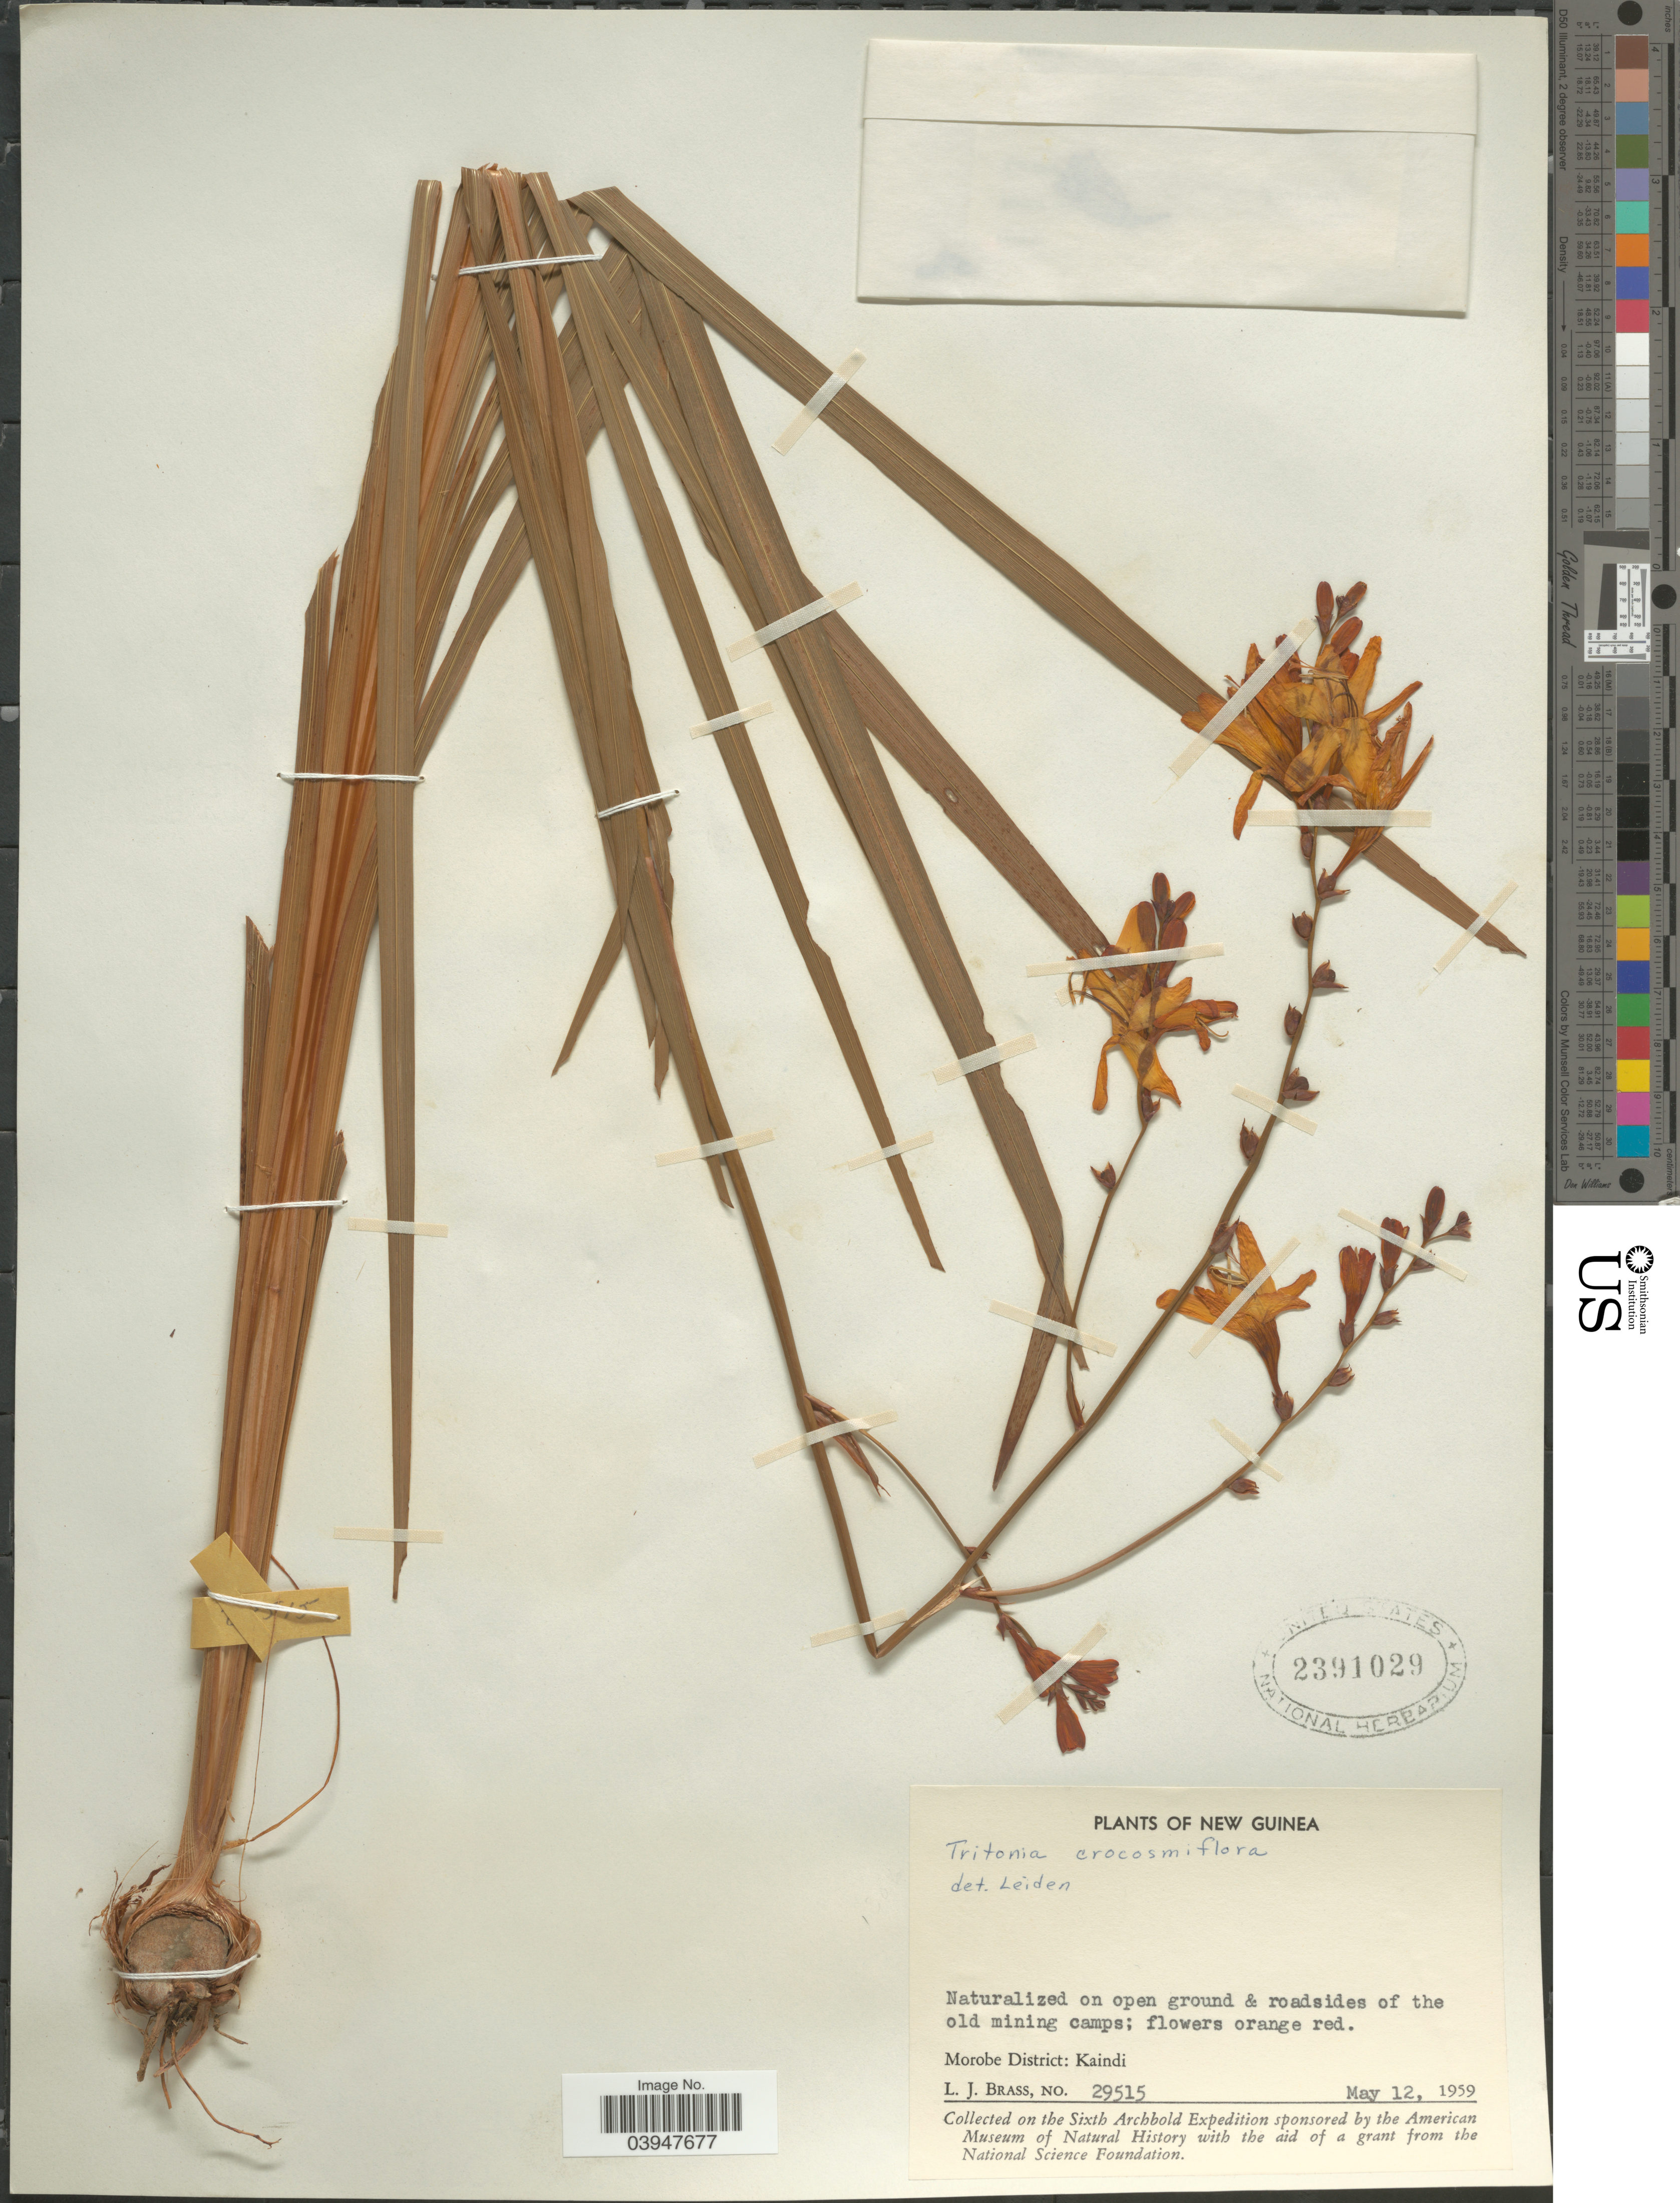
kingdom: Plantae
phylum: Tracheophyta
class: Liliopsida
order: Asparagales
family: Iridaceae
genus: Crocosmia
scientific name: Crocosmia x crocosmiiflora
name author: (Lemoine) N.E. Br.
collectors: L. J. Brass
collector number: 29515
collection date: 1959-05-12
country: Papua New Guinea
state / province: Morobe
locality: New Guinea. Morobe District: Kaindi.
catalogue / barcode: US 2391029